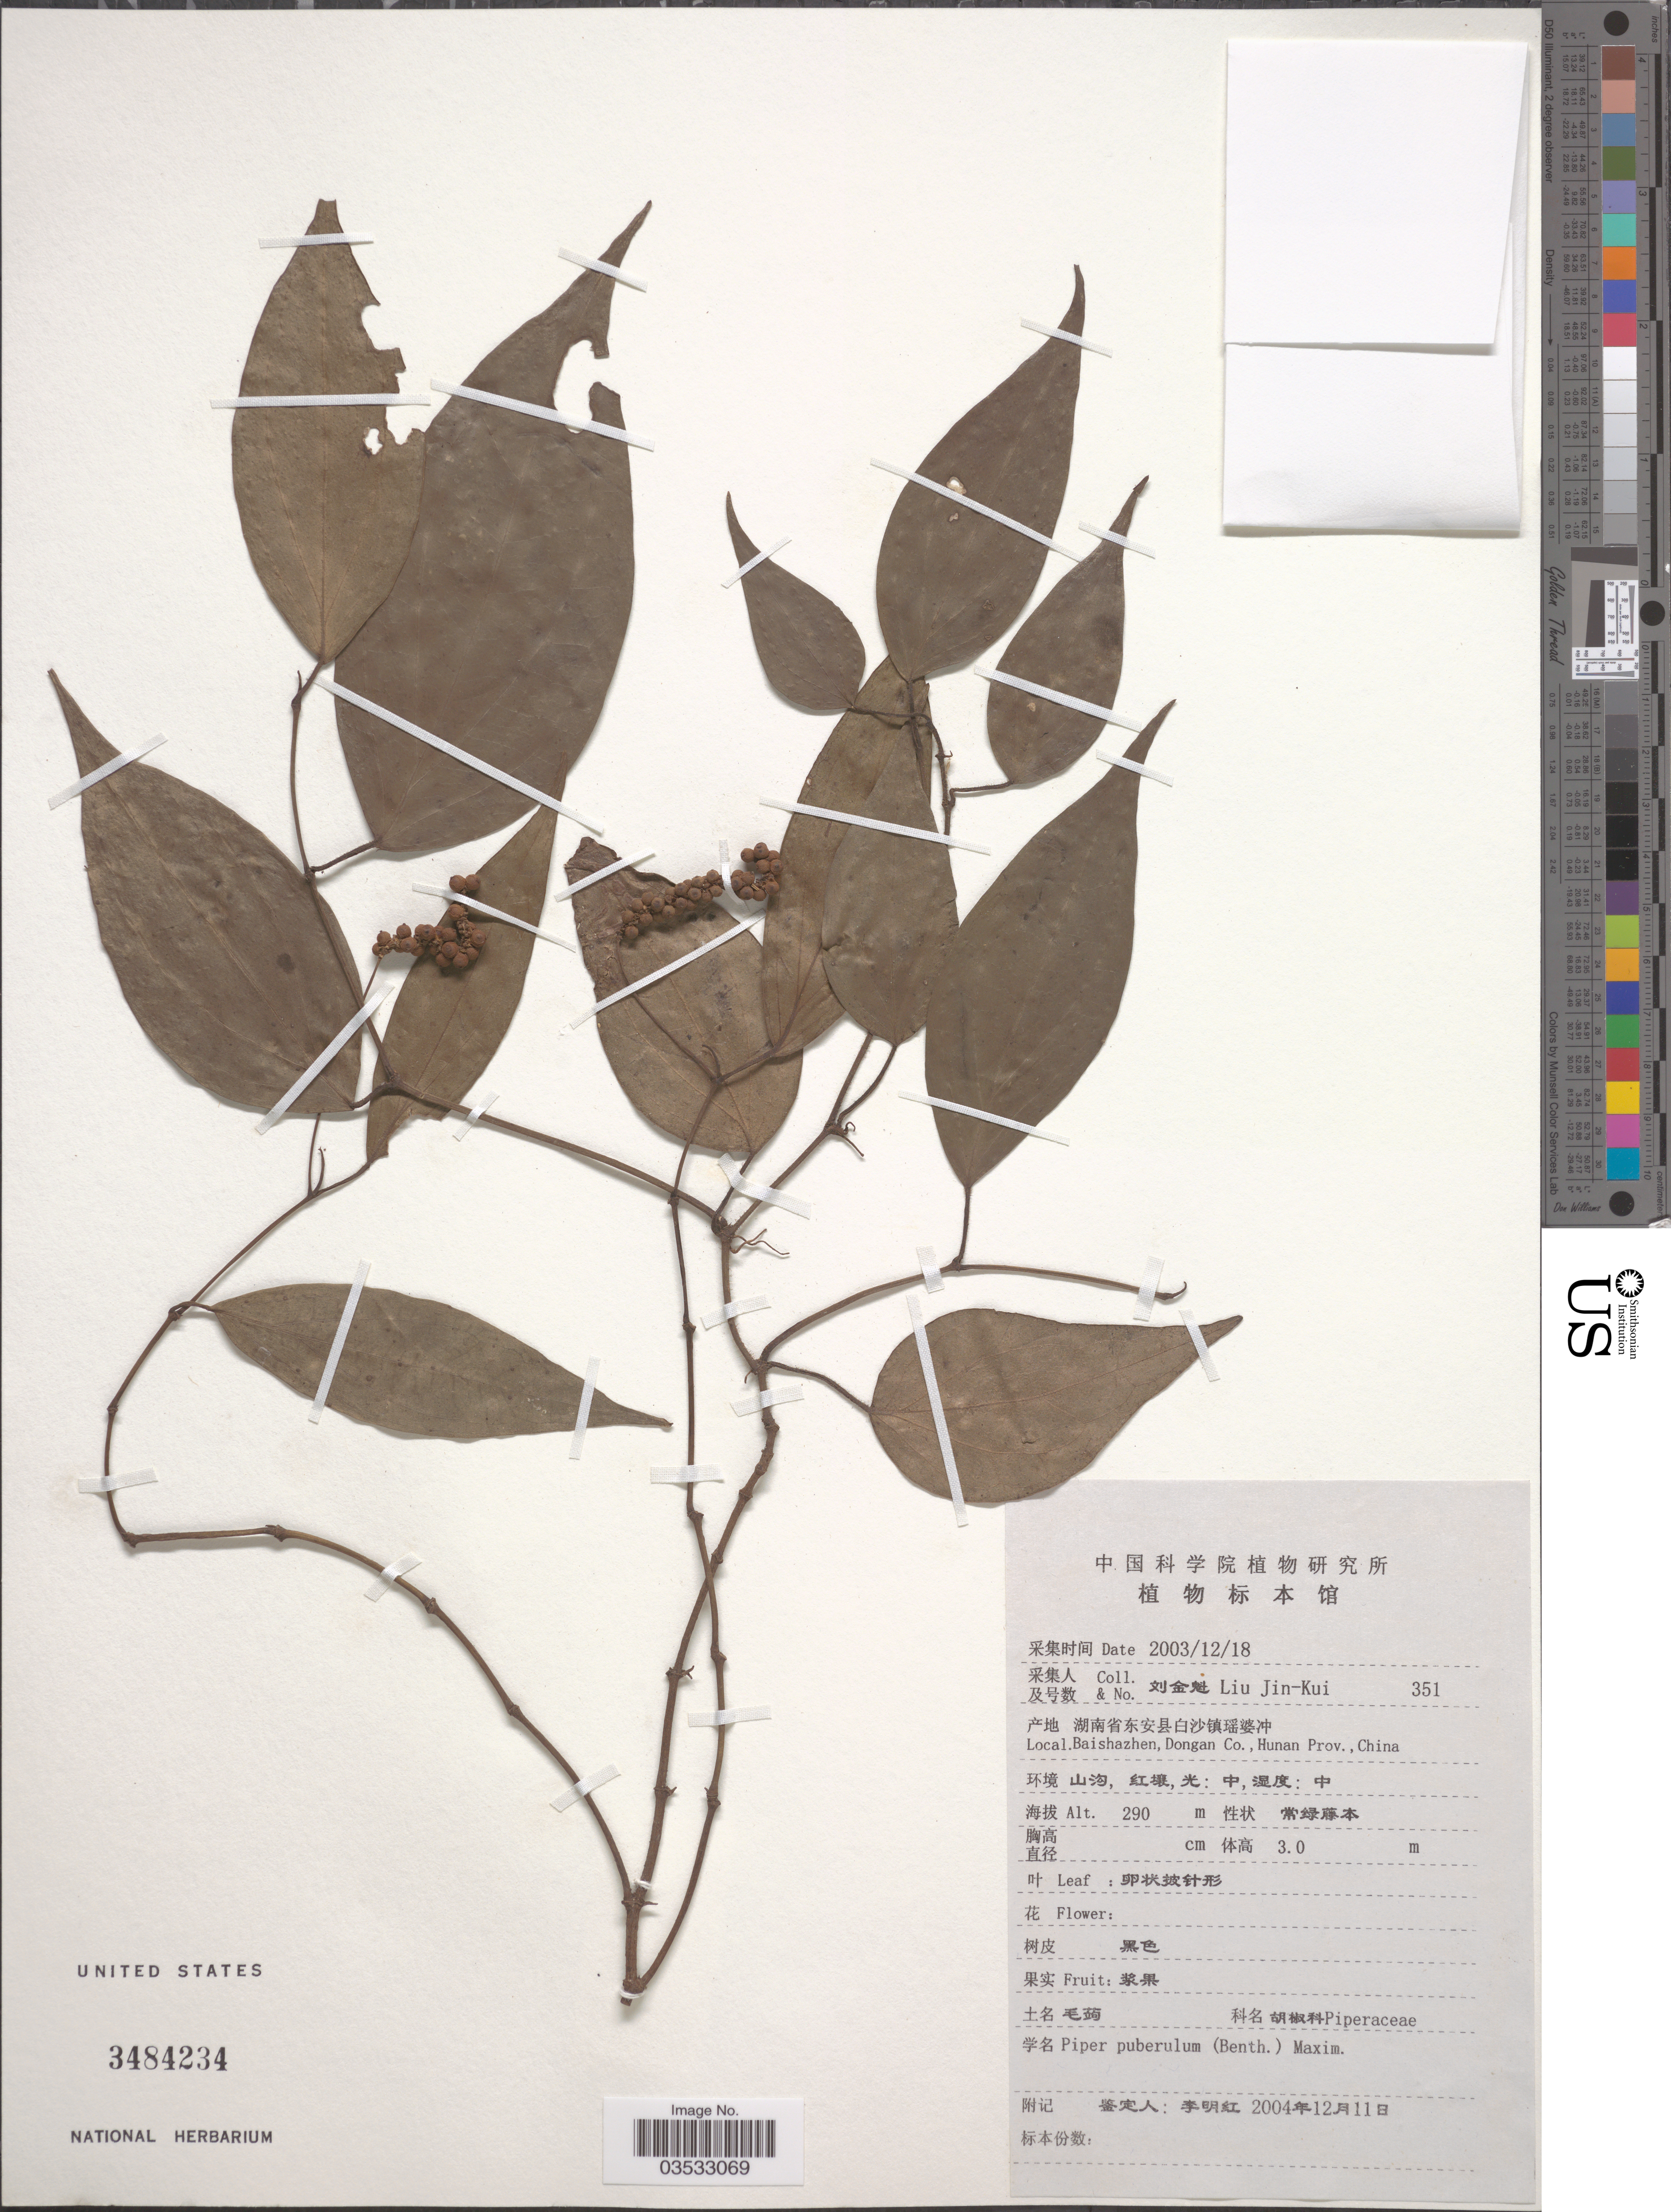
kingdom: Plantae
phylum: Tracheophyta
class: Magnoliopsida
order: Piperales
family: Piperaceae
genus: Piper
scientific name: Piper puberulum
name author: (Benth.) Seem.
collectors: Liu Jin-Kui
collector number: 351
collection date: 2003-12-18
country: China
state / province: Hunan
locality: Baishazhen, Dongan Co.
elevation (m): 290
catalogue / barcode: US 3484234